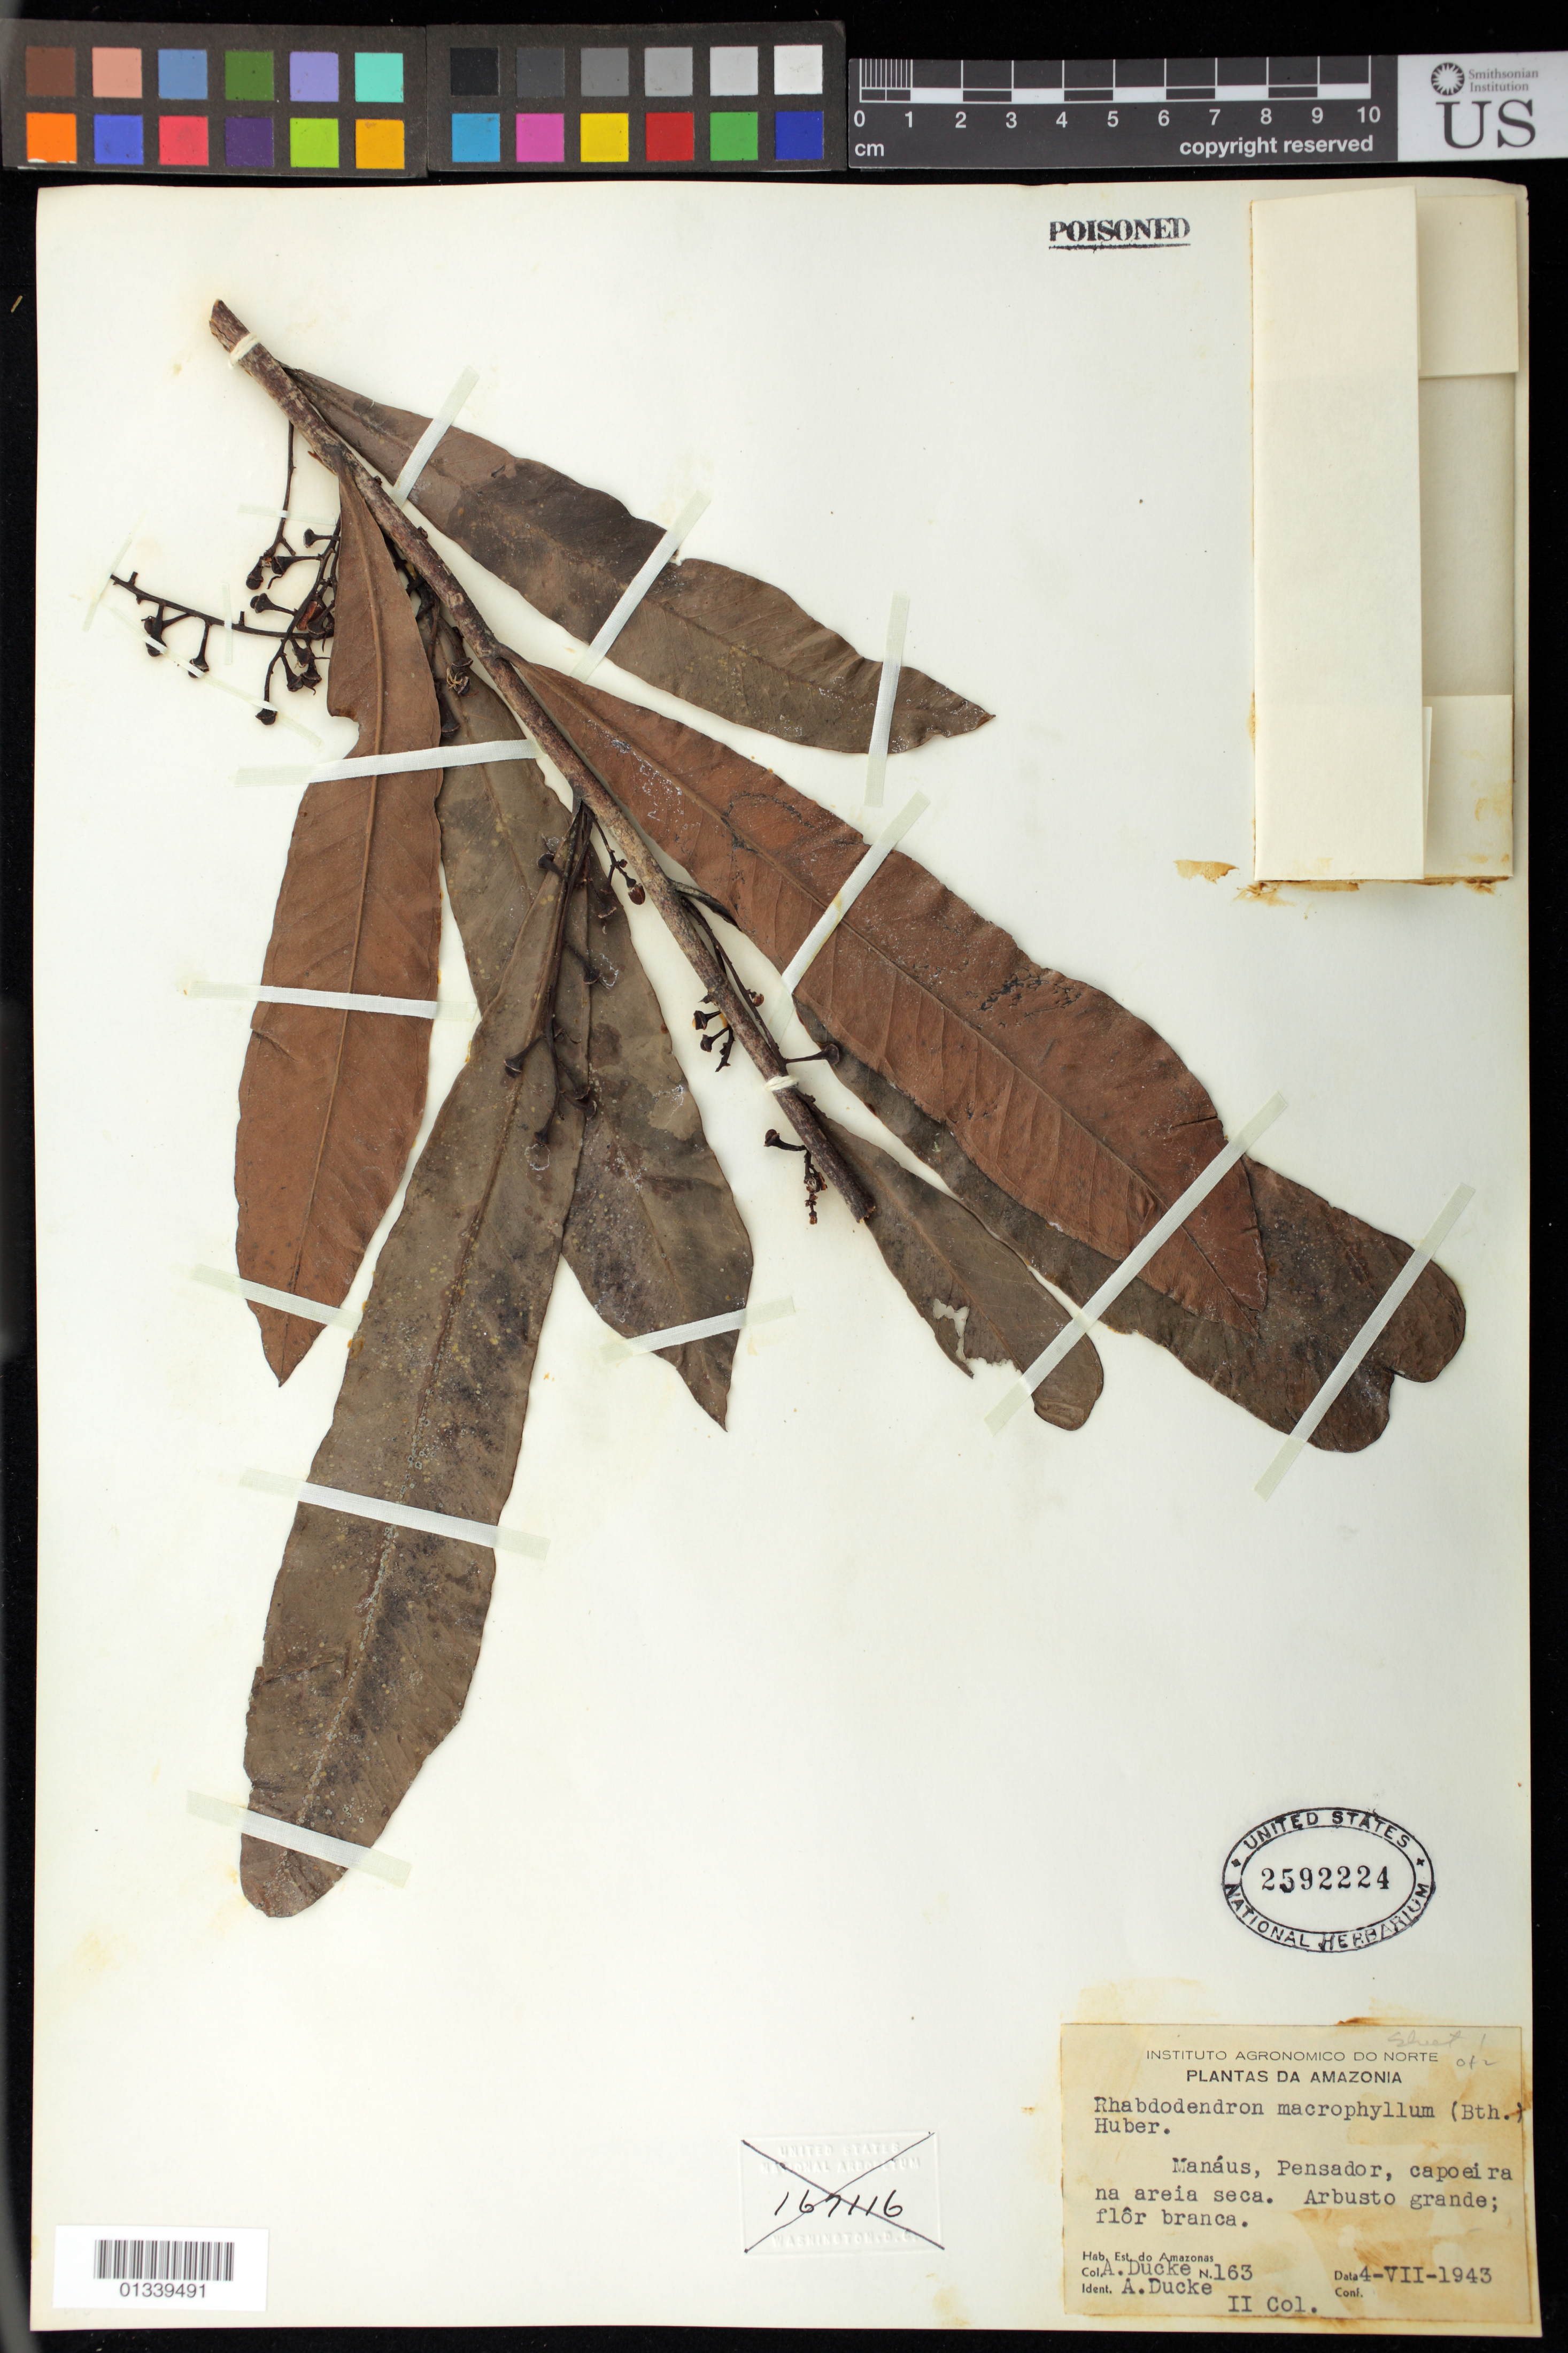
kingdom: Plantae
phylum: Tracheophyta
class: Magnoliopsida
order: Caryophyllales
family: Rhabdodendraceae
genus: Rhabdodendron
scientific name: Rhabdodendron macrophyllum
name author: (Spruce ex Benth.) Huber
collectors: A. Ducke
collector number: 163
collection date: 1943-07-04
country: Brazil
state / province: Amazonas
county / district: Manaus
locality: Pensador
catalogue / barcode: US 2592224